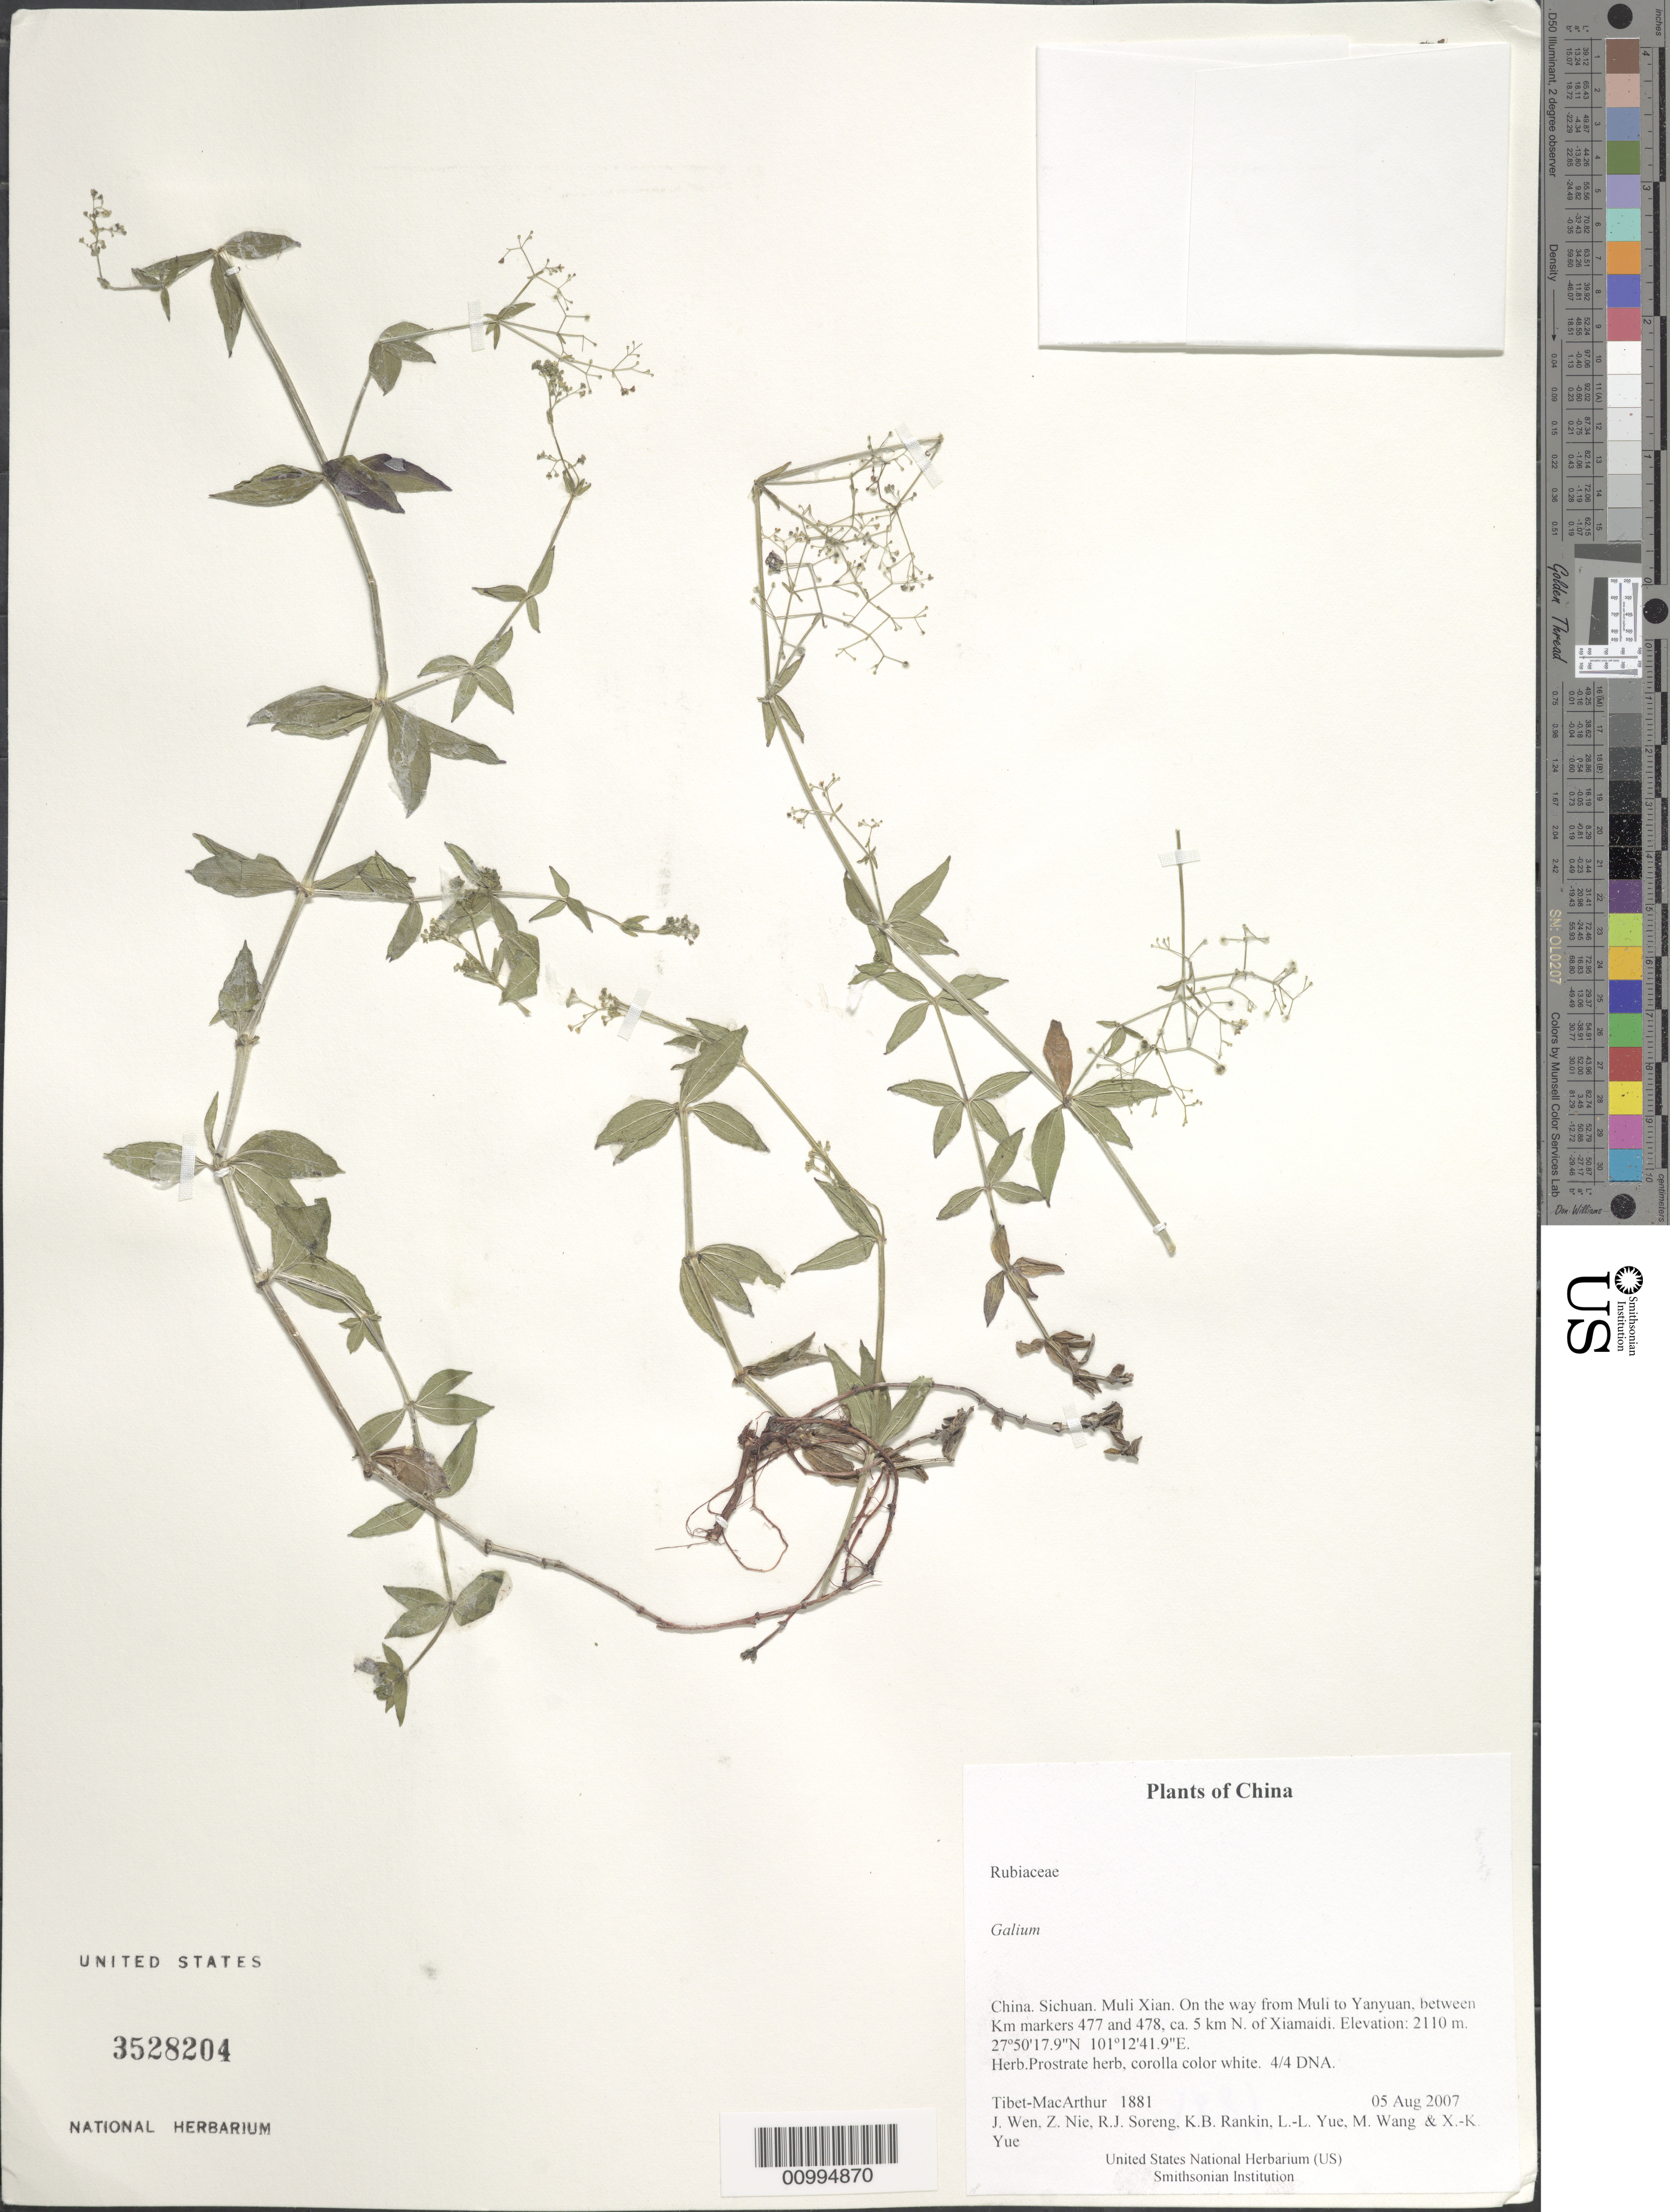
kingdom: Plantae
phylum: Tracheophyta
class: Magnoliopsida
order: Gentianales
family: Rubiaceae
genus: Galium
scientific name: Galium sp.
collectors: Tibet-MacArthur, J. Wen, Z. Nie, R. J. Soreng, K. Rankin, L. Yue, M. Wang & X. Yue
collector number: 1881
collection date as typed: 05 Aug 2007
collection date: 2007-08-05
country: China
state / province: Sichuan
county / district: Muli Xian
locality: On the way from Muli to Yanyuan, between Km markers 477 and 478, ca. 5 km N. of Xiamaidi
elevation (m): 2110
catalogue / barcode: US 3528204